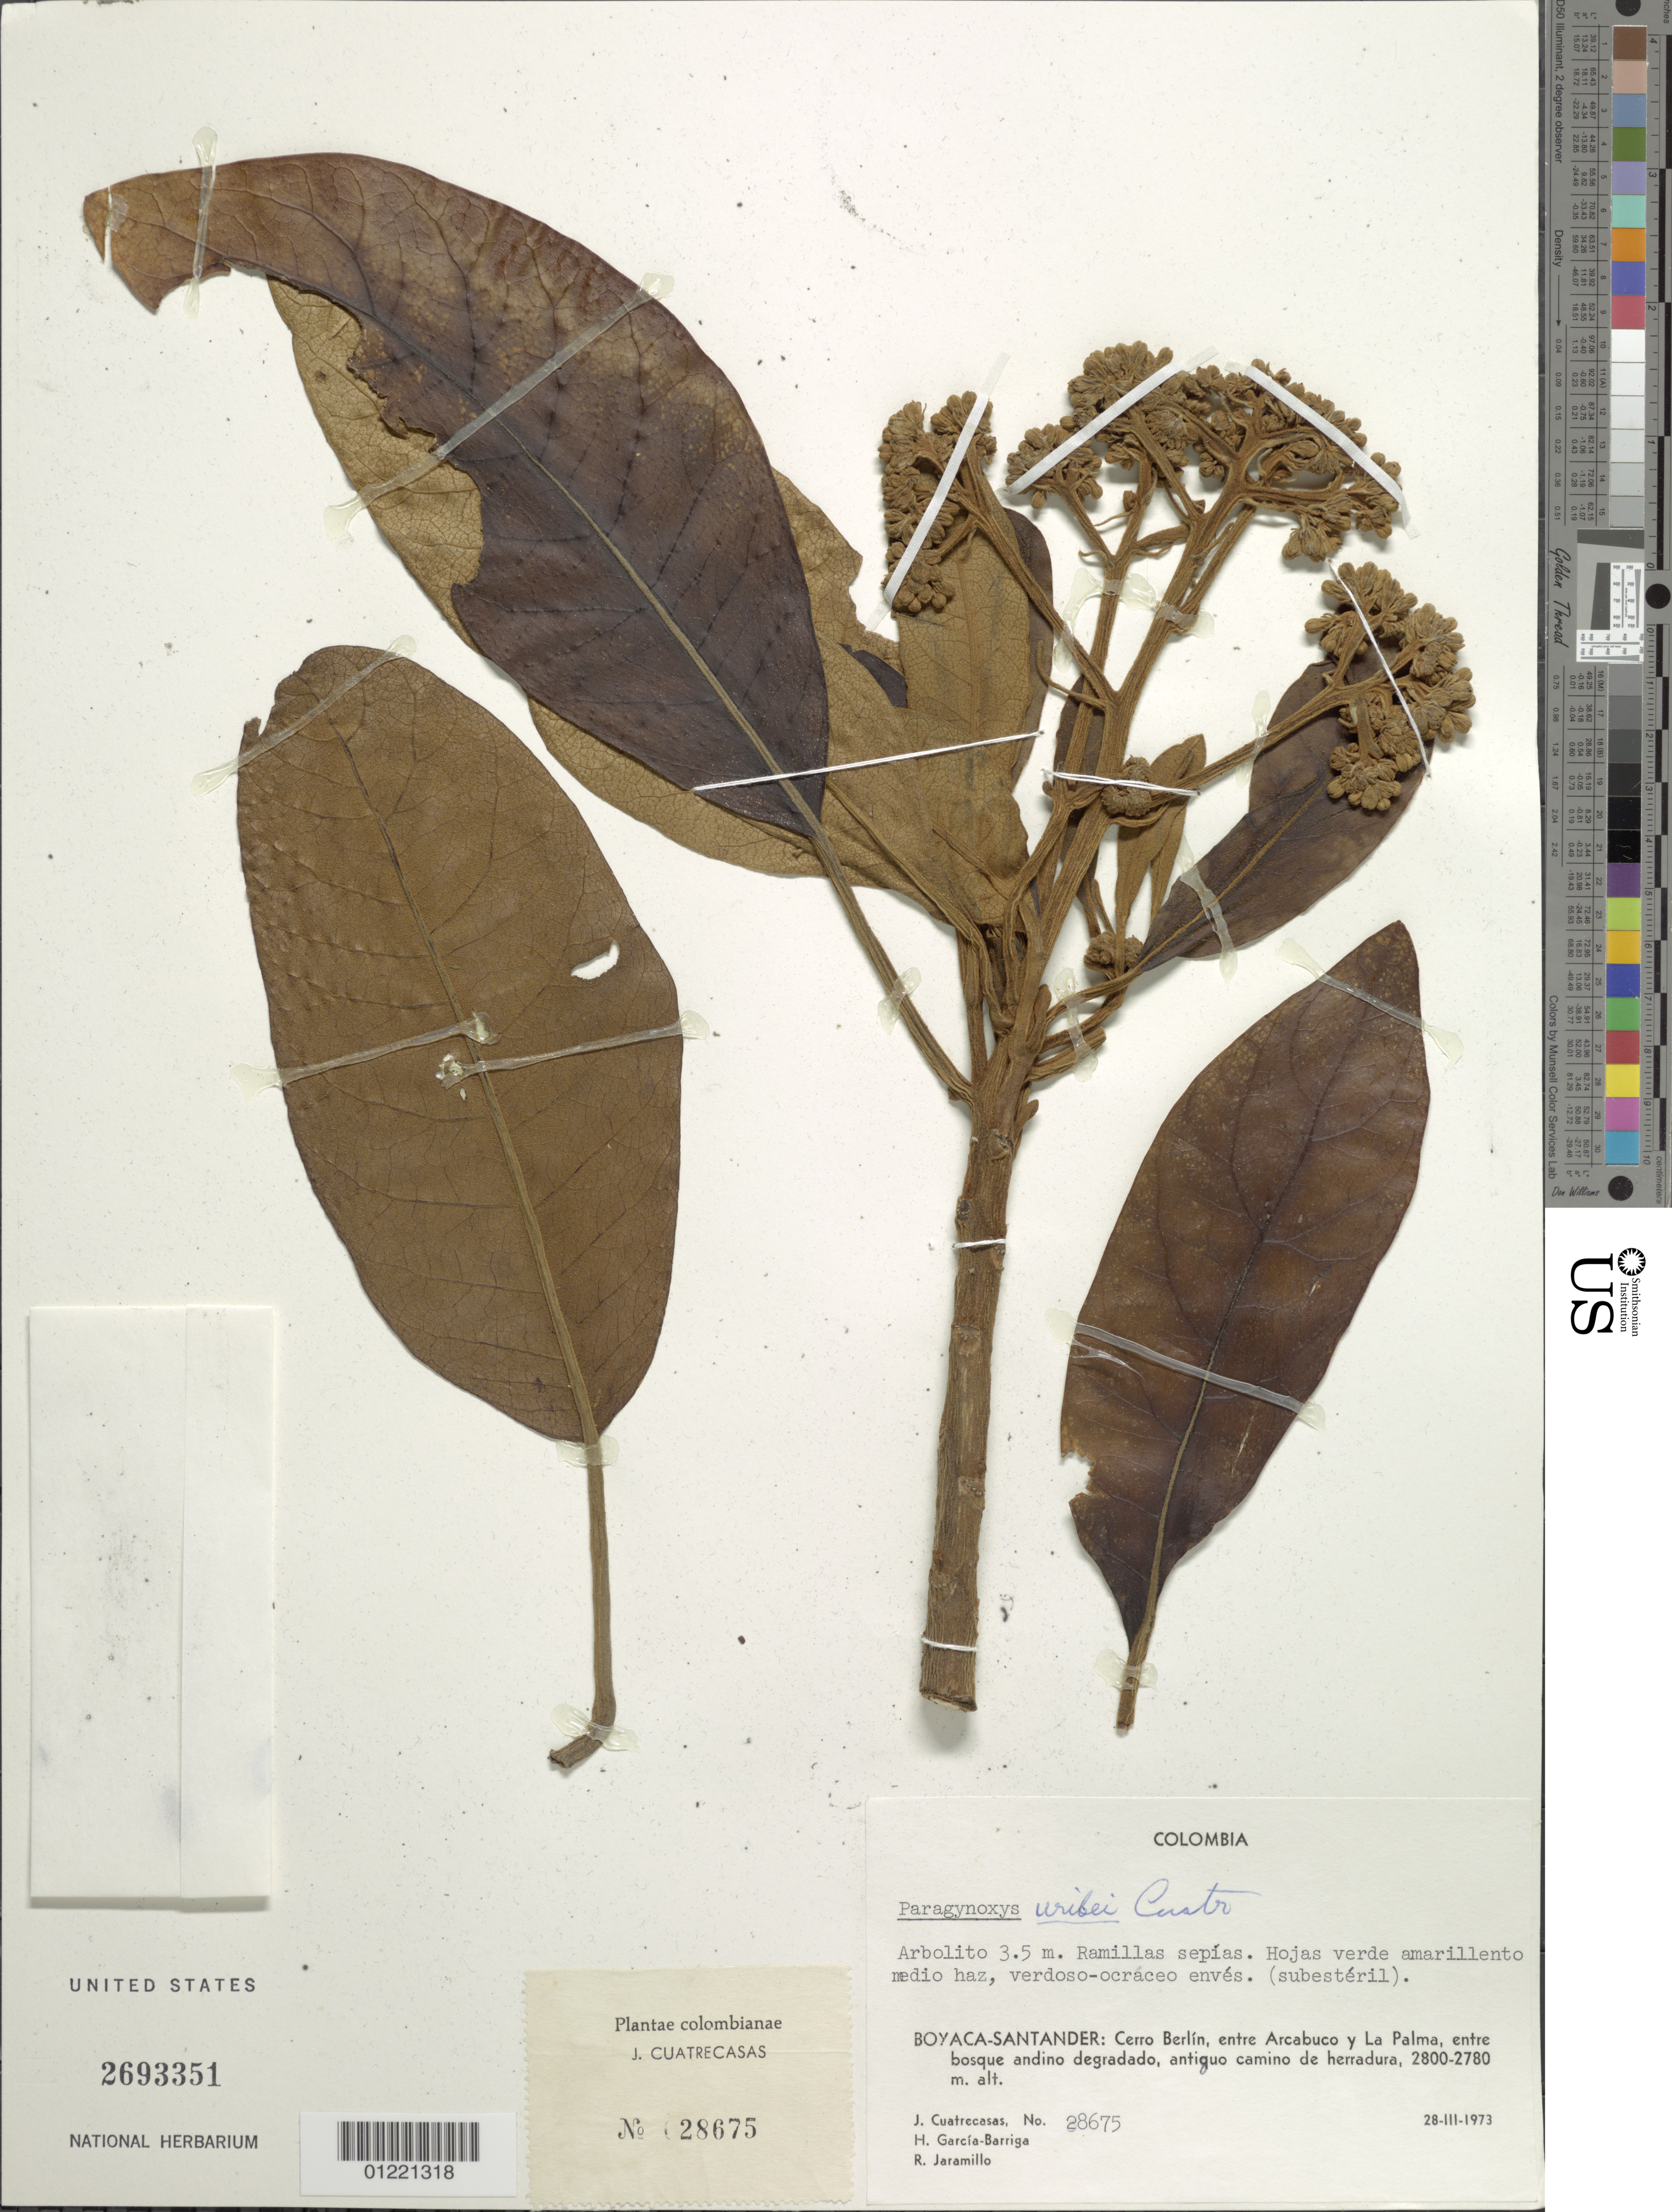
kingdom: Plantae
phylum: Tracheophyta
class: Magnoliopsida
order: Asterales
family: Asteraceae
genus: Paragynoxys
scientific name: Paragynoxys uribei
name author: Cuatrec.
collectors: J. Cuatrecasas, H. García Barriga & R. Jaramillo M.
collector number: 28675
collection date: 1973-03-28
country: Colombia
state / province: Boyacá / Santander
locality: Cerro Berlín, entre Arcabuco y La Palma, entre bosque andino degradado, antiquo camino de herradura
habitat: bosque andino degradado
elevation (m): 2780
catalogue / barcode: US 2693351